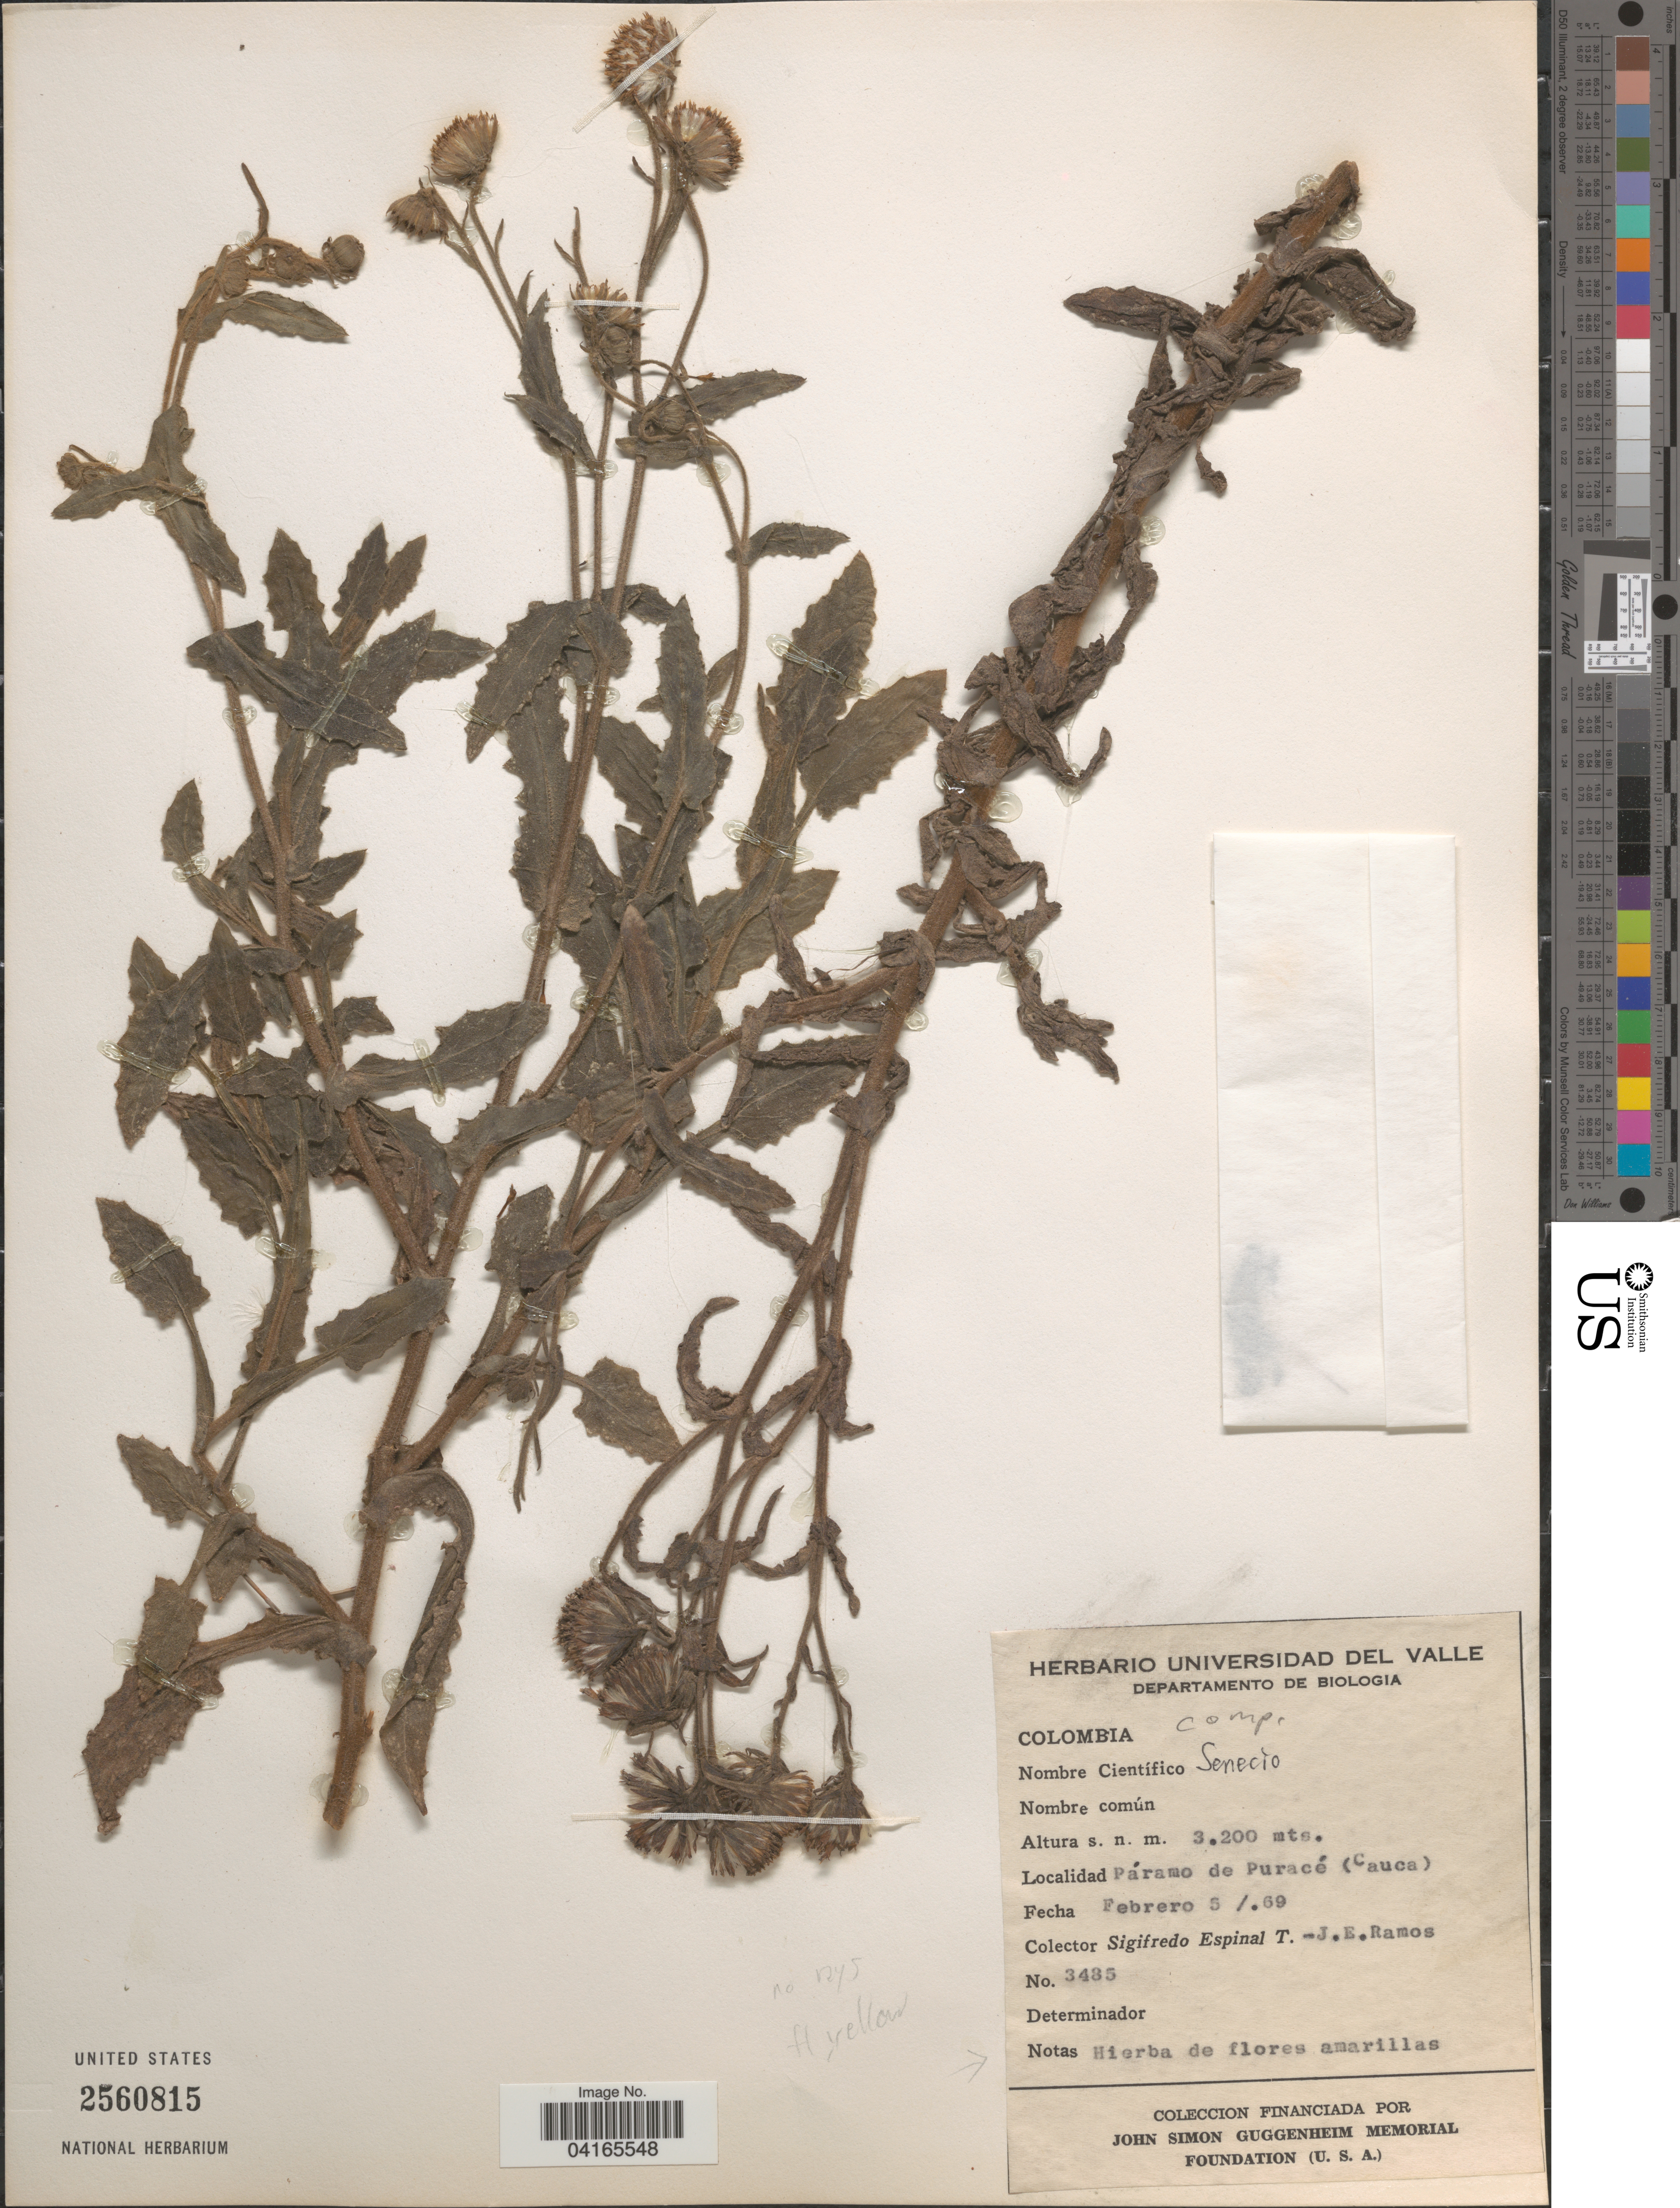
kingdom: Plantae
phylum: Tracheophyta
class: Magnoliopsida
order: Asterales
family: Asteraceae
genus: Senecio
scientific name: Senecio sp.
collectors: S. Espinal & J. E. Ramos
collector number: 3435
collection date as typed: Transcribed d/m/y: 5/2/69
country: Colombia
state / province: Cauca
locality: Páramo de Puracé.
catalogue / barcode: US 2560815